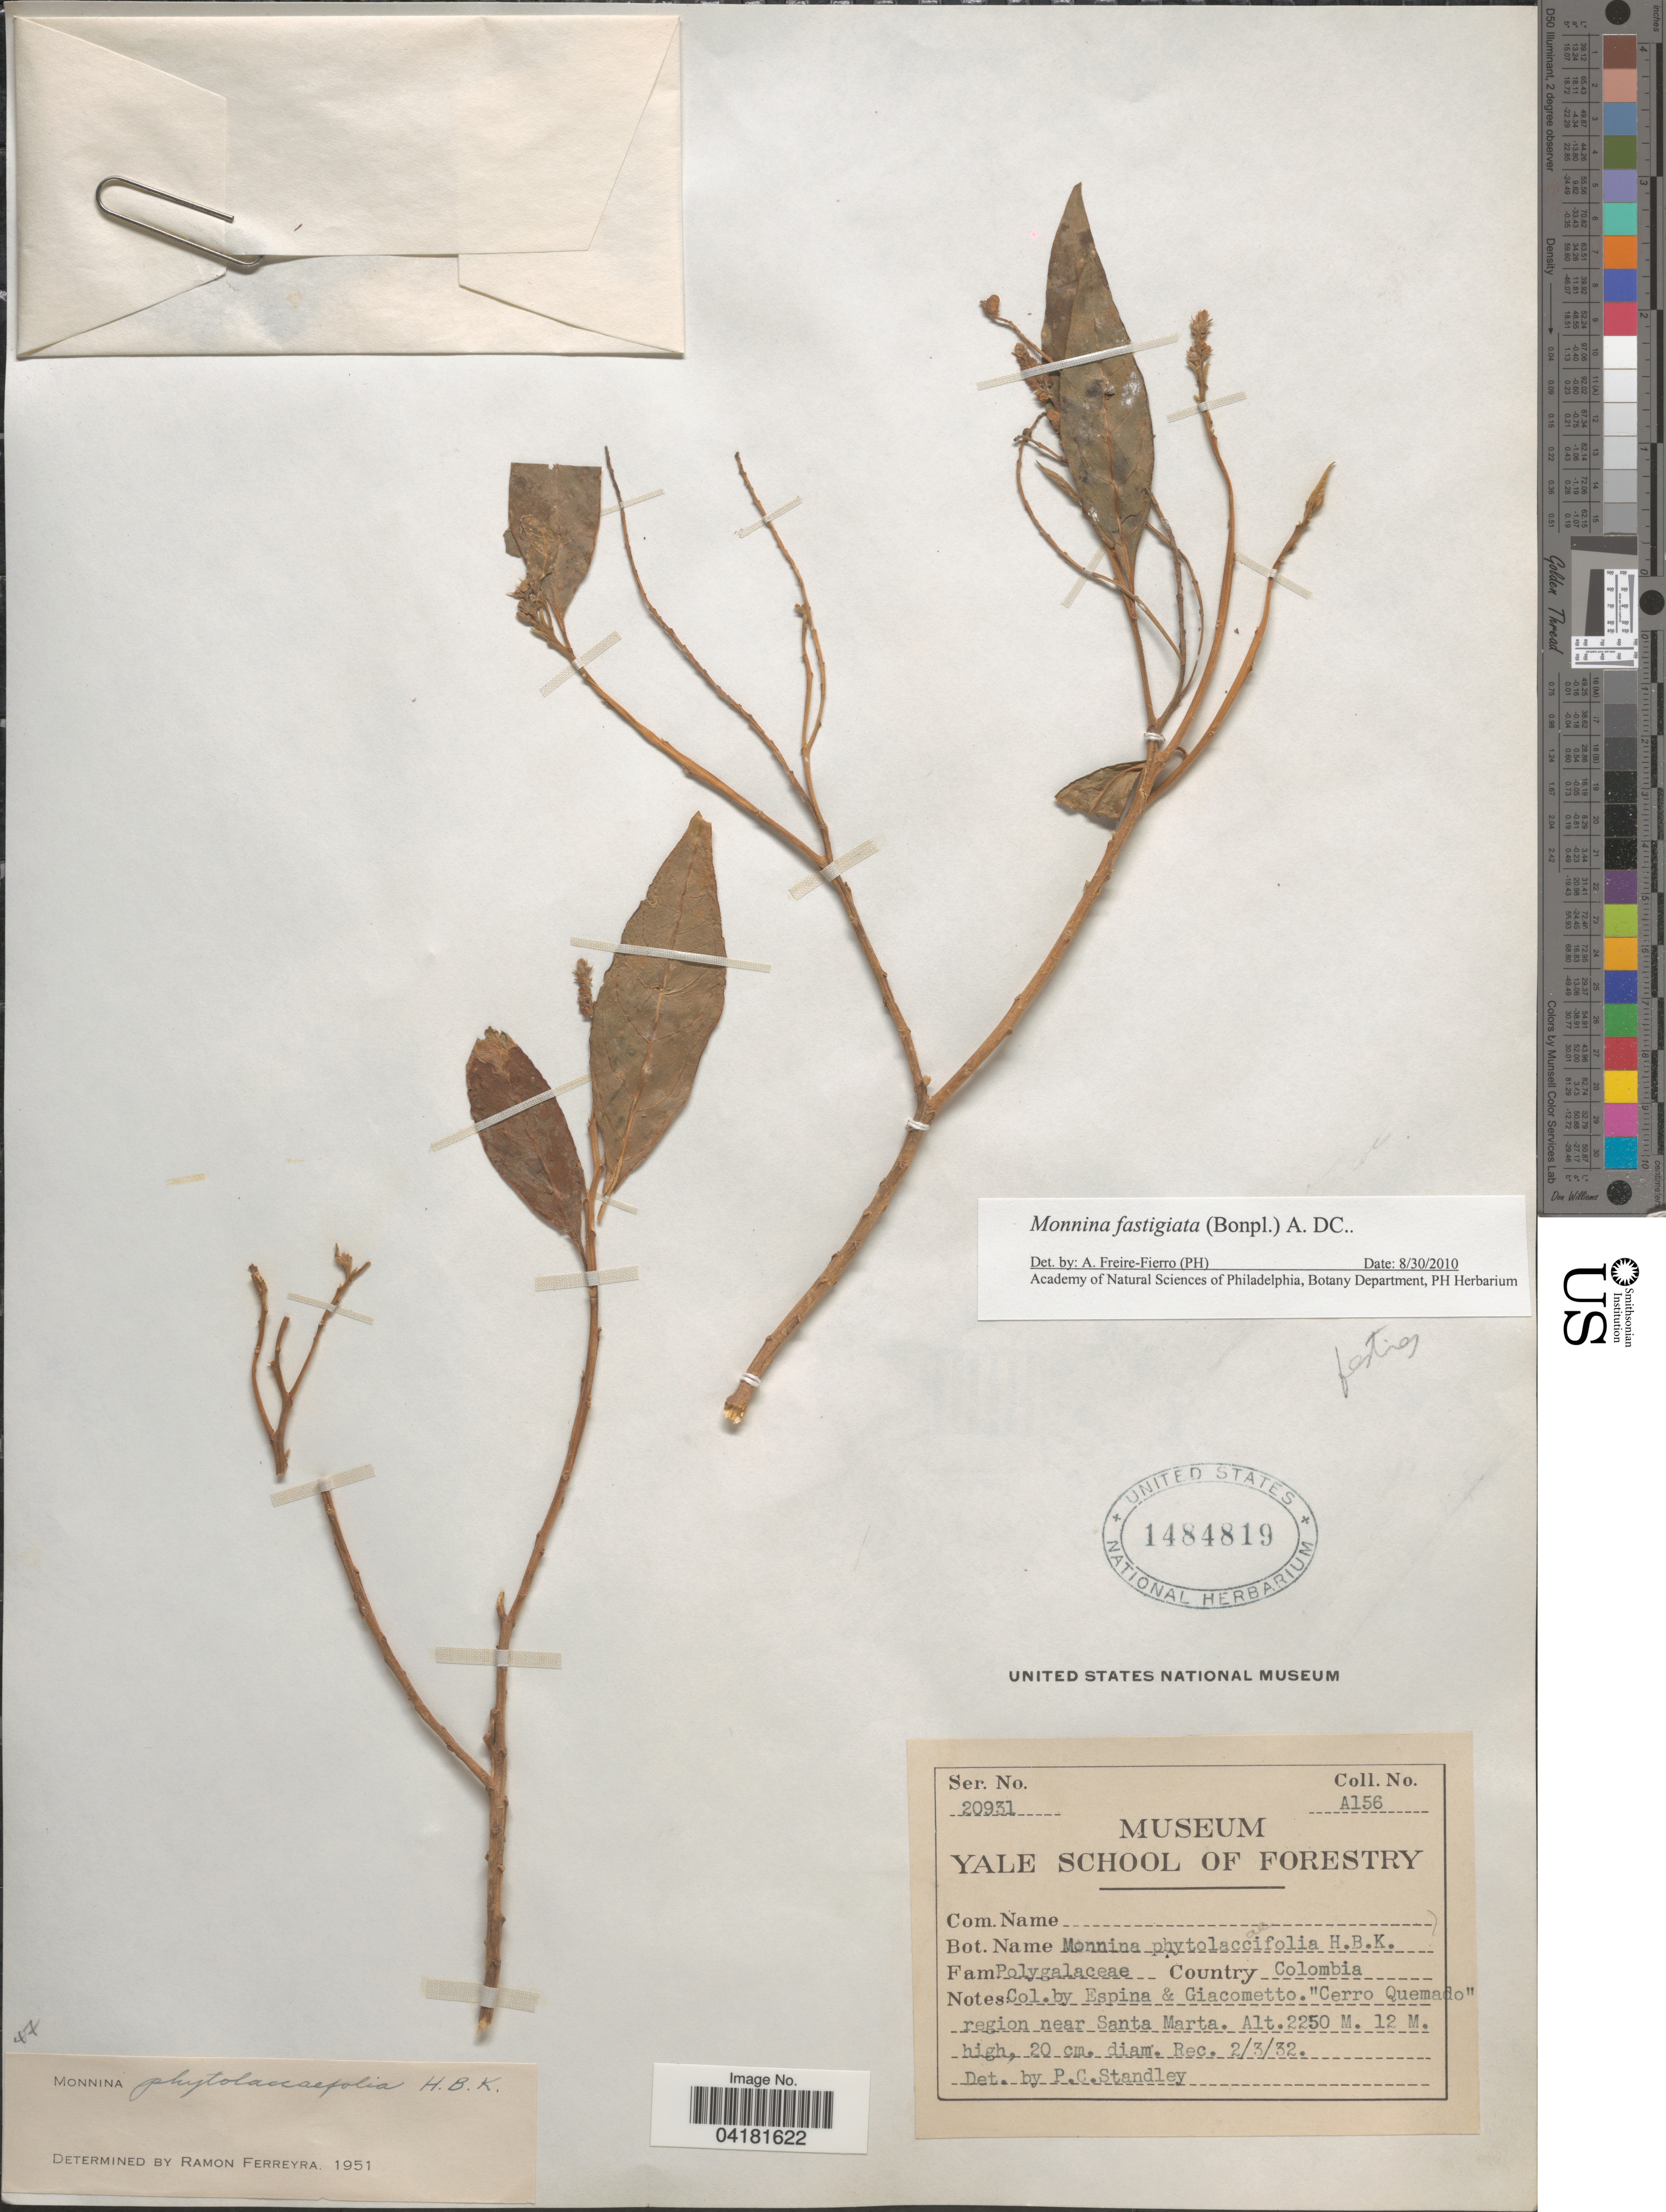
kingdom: Plantae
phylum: Tracheophyta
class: Magnoliopsida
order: Fabales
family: Polygalaceae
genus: Monnina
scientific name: Monnina fastigiata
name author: (Bonpl.) DC.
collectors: -. Espina & Giacometto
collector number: A156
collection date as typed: Transcribed d/m/y: 2/3/32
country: Colombia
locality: Cerro Quemado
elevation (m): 2250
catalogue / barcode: US 1484819